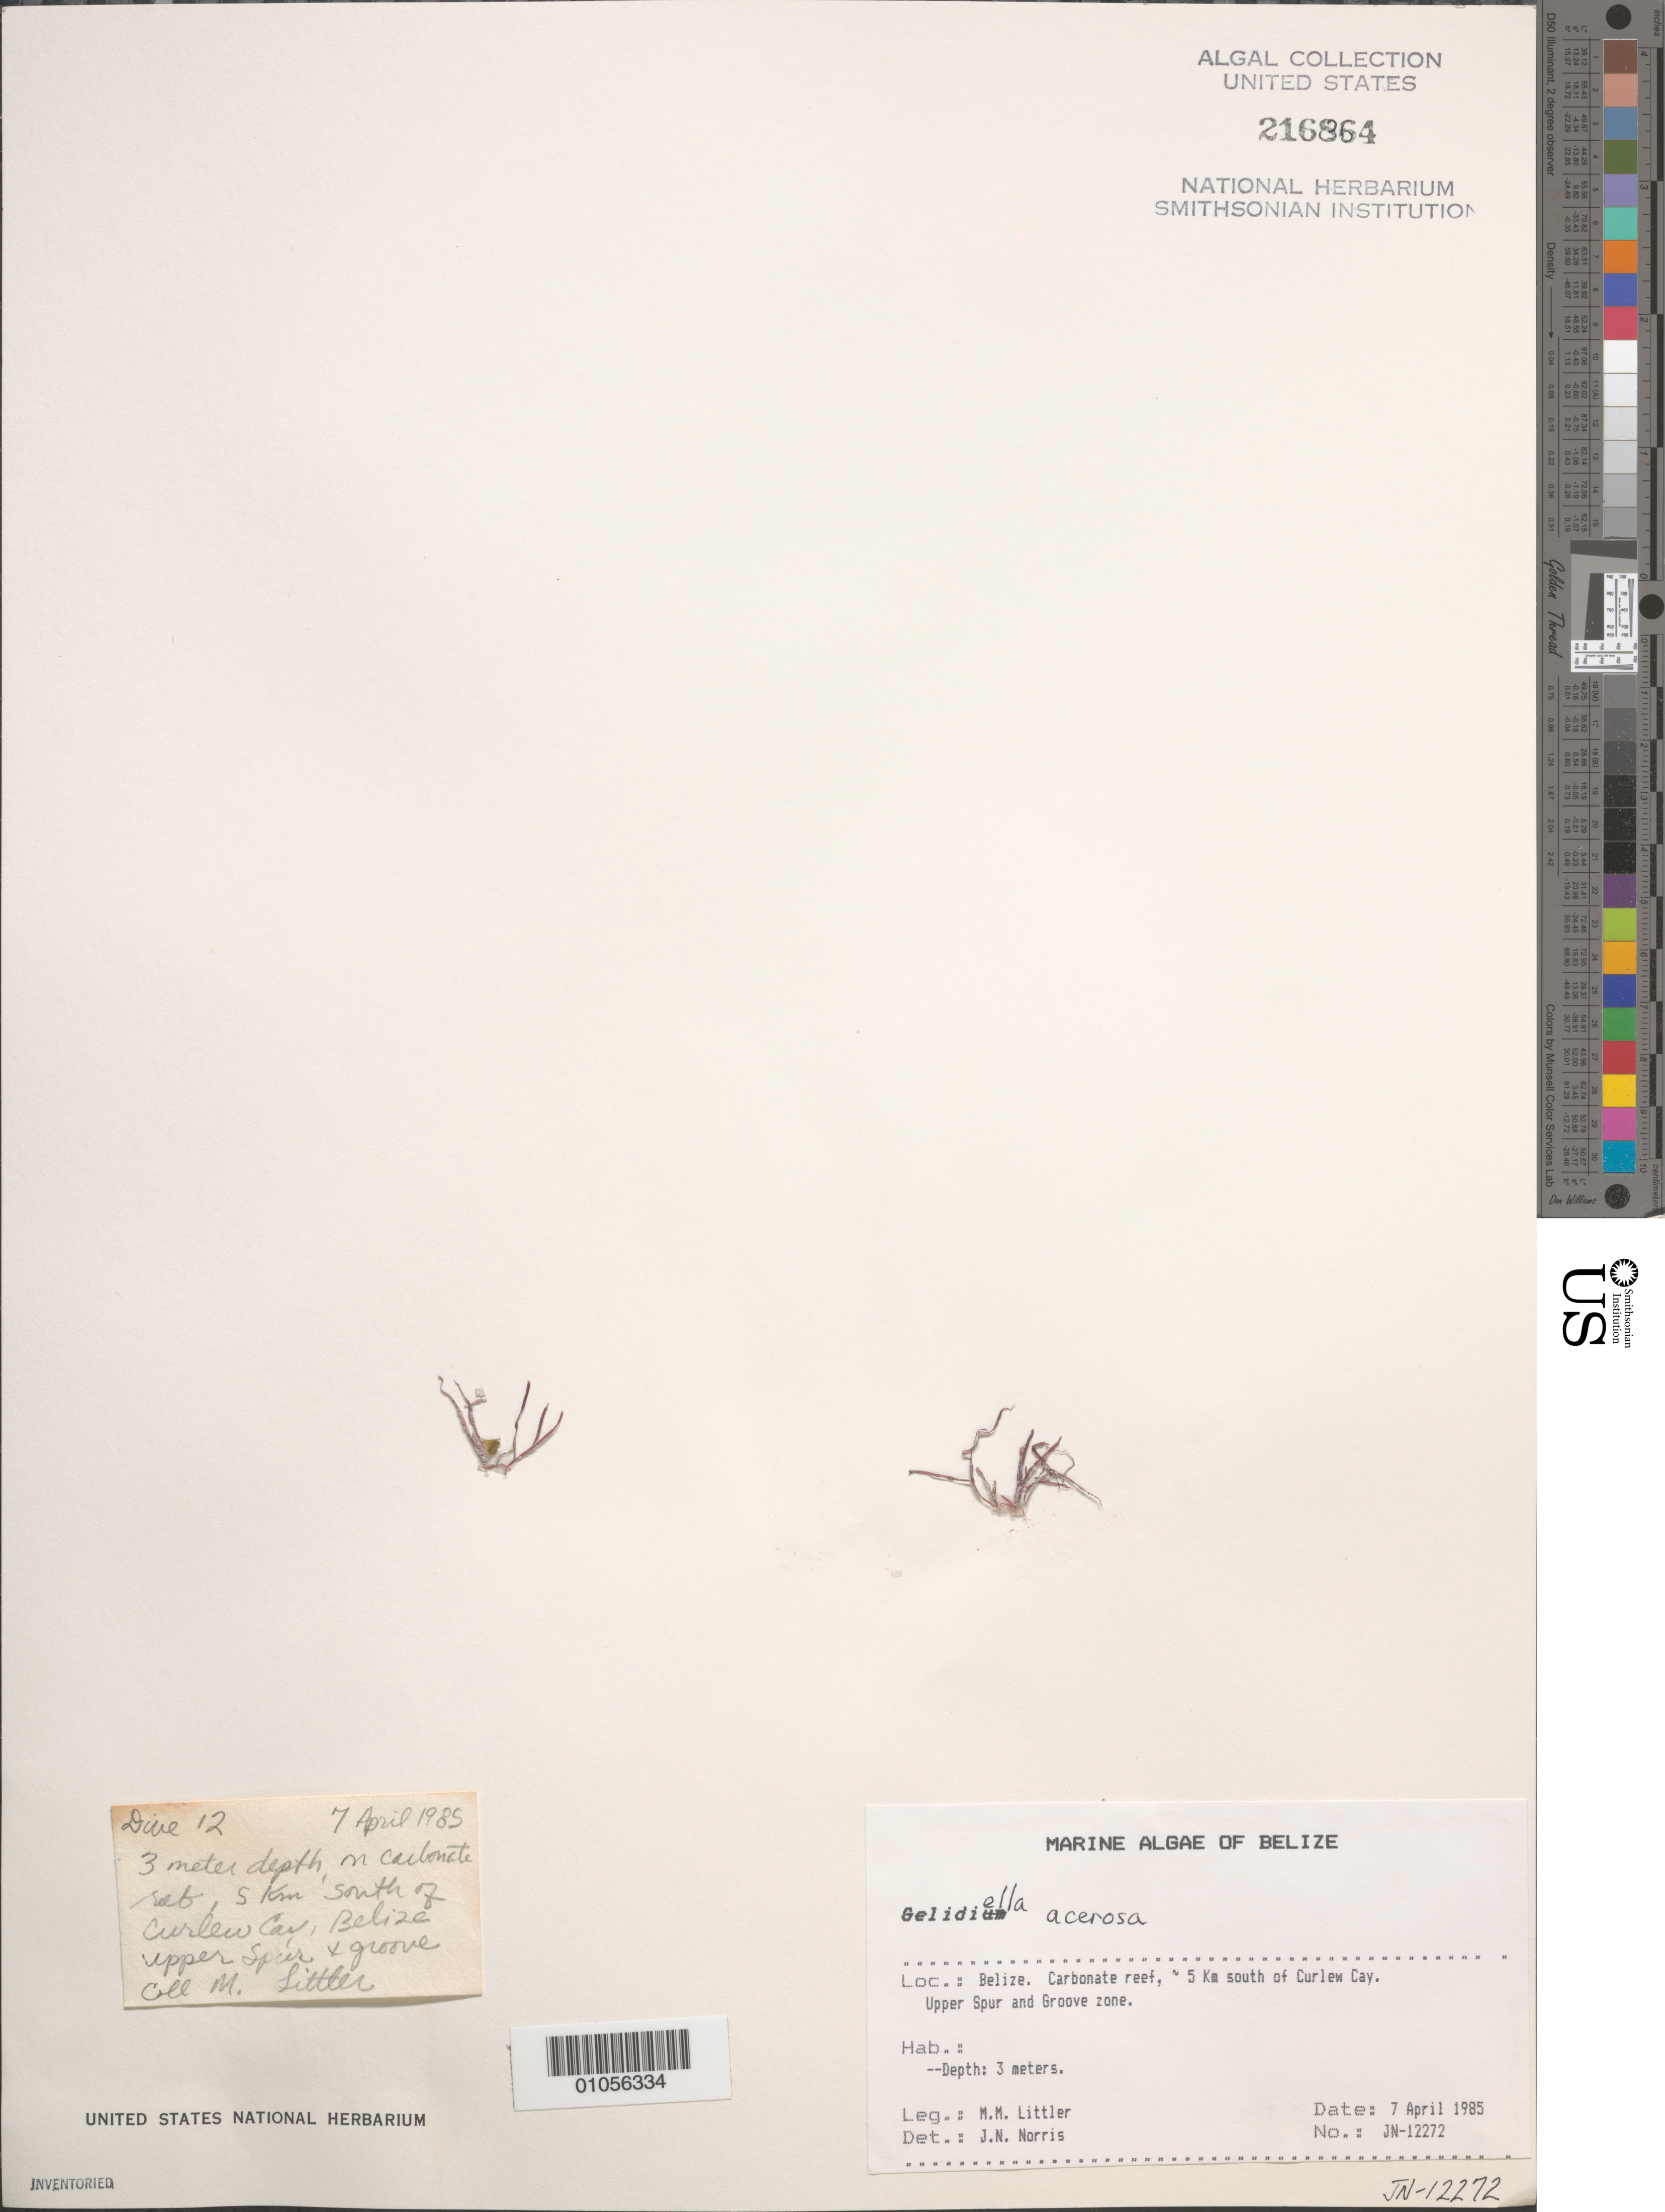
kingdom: Plantae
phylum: Rhodophyta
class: Florideophyceae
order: Gelidiales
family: Gelidiellaceae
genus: Gelidiella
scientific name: Gelidiella acerosa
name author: (Forssk.) Feldmann & G. Hamel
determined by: Norris, James N.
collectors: M. M. Littler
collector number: JN-12272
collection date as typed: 07 Apr 1985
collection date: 1985-04-07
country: Belize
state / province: Stann Creek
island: Curlew Cay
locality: Carbonate reef ca. 5 km south of Curlew Cay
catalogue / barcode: US 216864